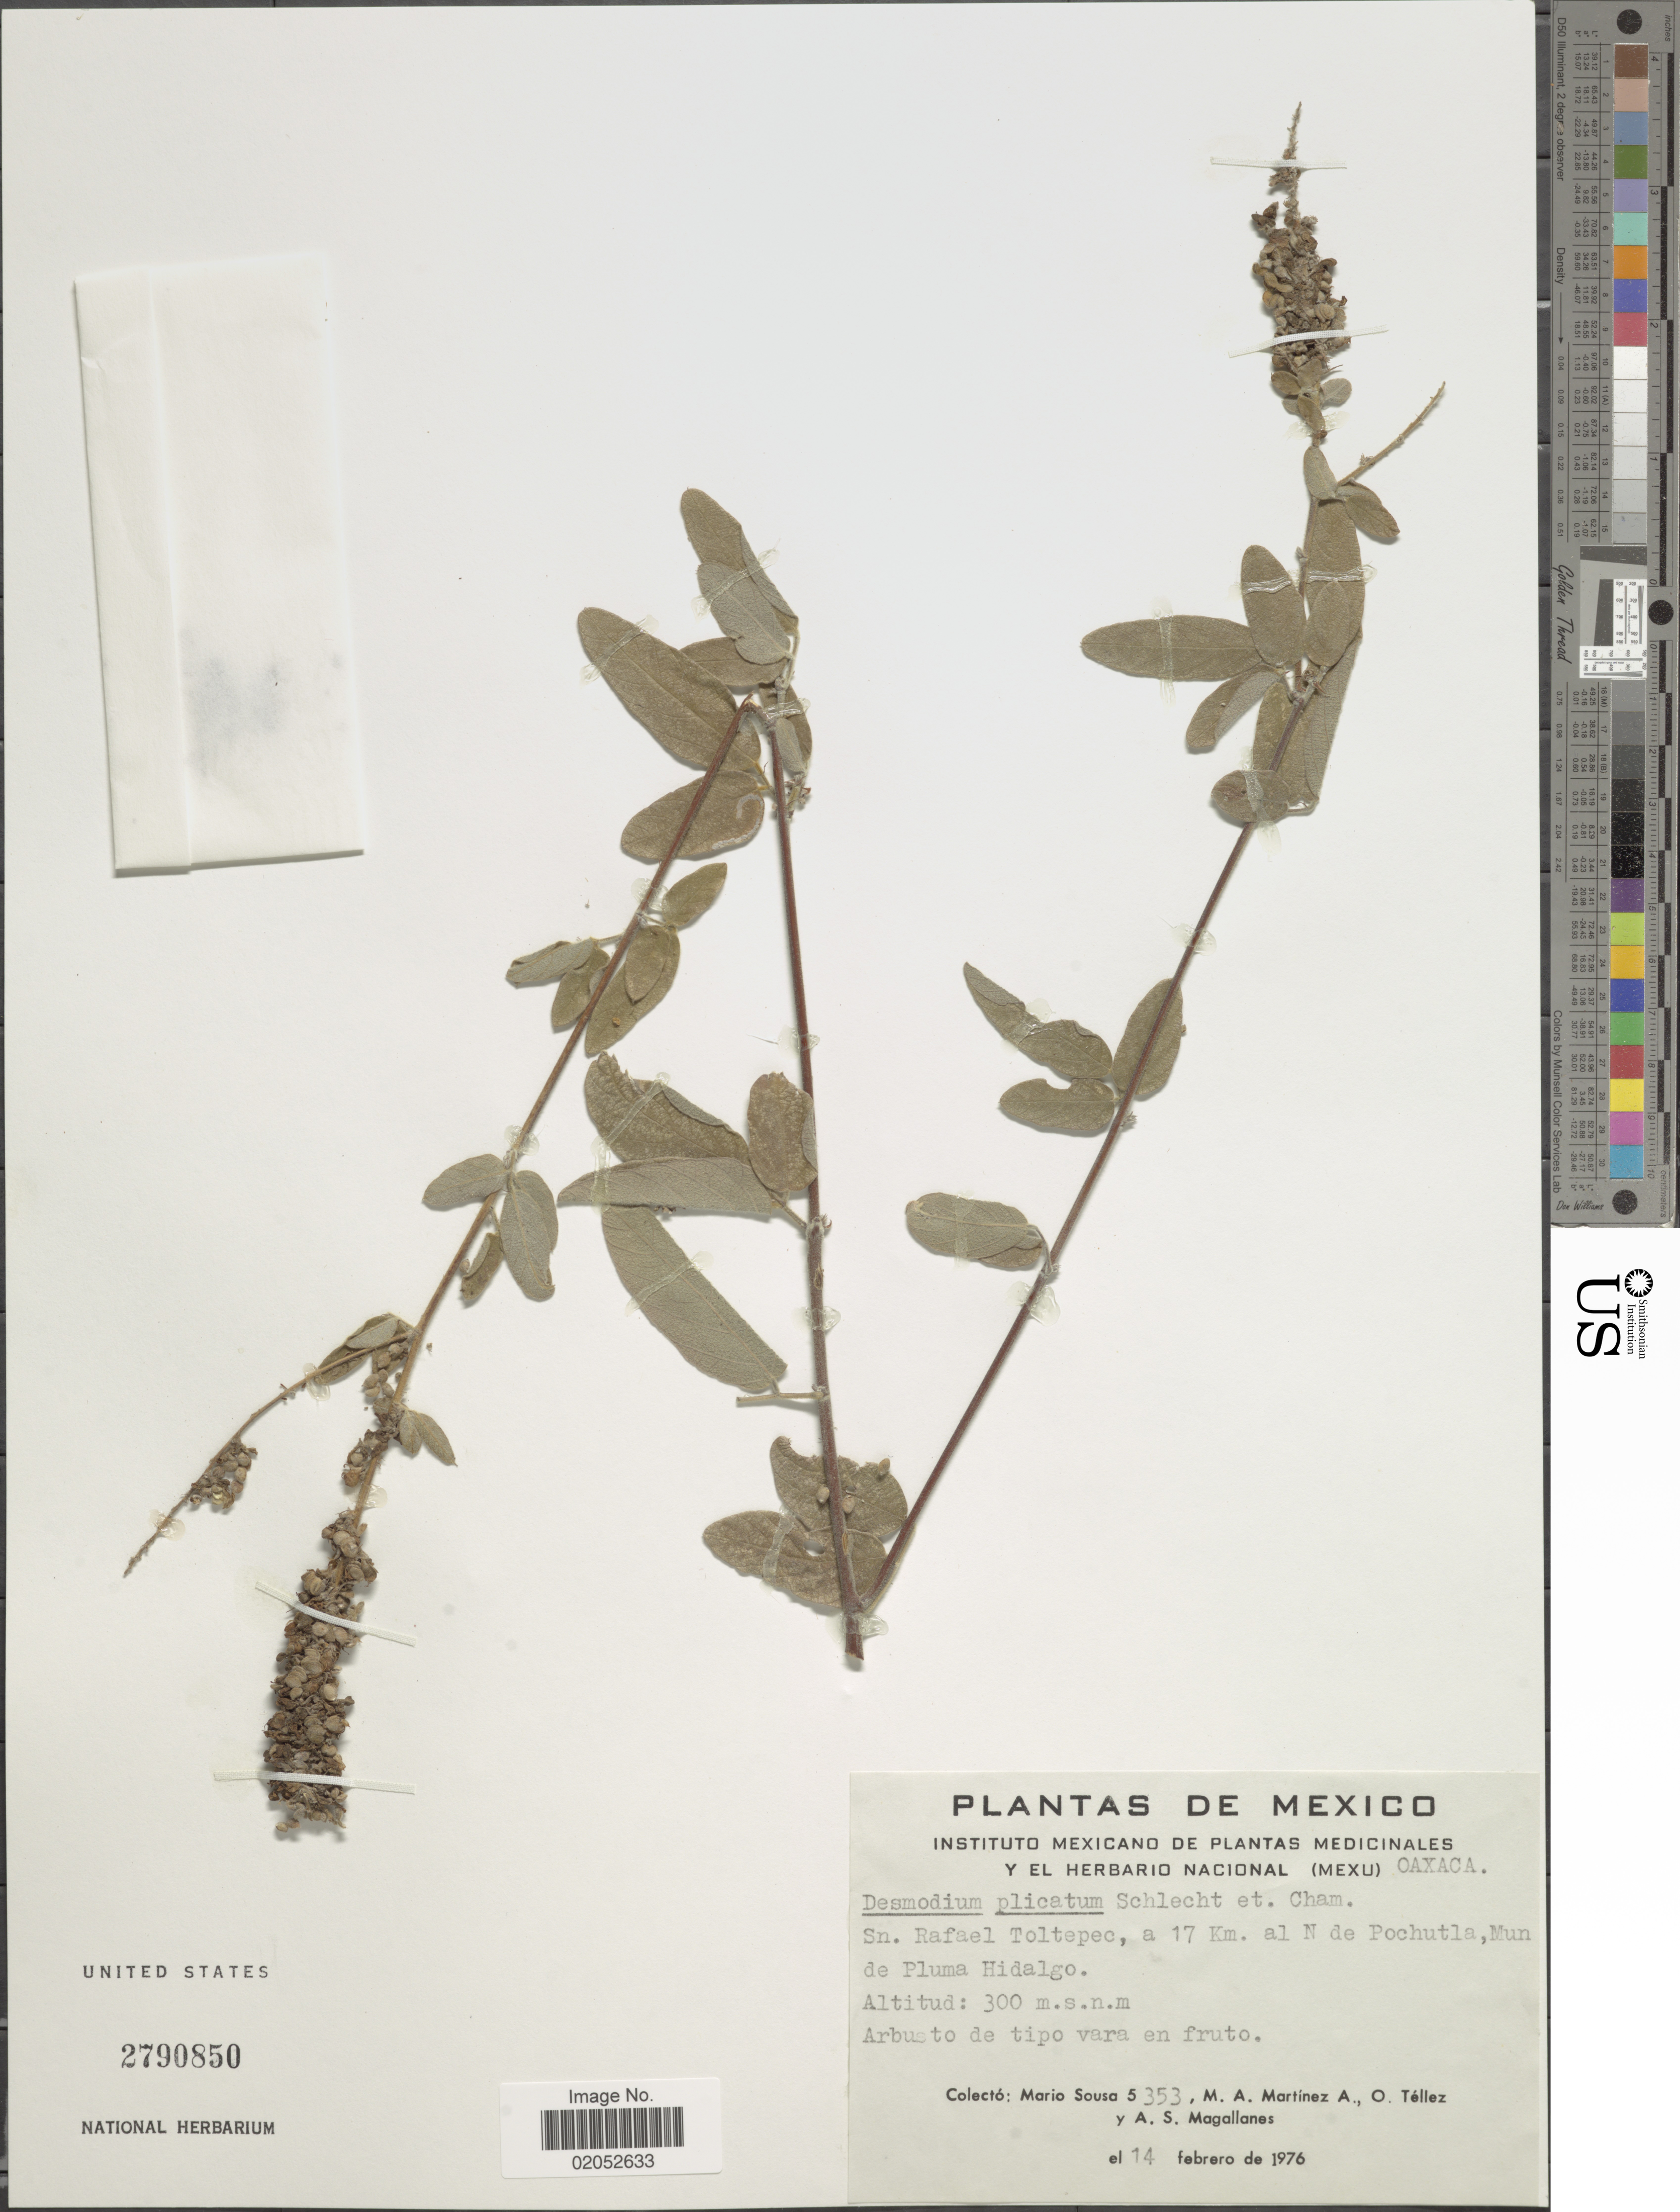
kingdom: Plantae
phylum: Tracheophyta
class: Magnoliopsida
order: Fabales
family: Fabaceae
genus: Desmodium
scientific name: Desmodium plicatum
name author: Schltdl. & Cham.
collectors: M. Sousa S., M. A. Martínez Alfaro, O. Tellez & A. Magallanes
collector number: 5353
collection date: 1976-02-14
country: Mexico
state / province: Oaxaca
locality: Sn. Rafael Toltepec, a 17 km. al N de Pochutla, Mun. de Pluma Hidalgo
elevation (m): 300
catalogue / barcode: US 2790850